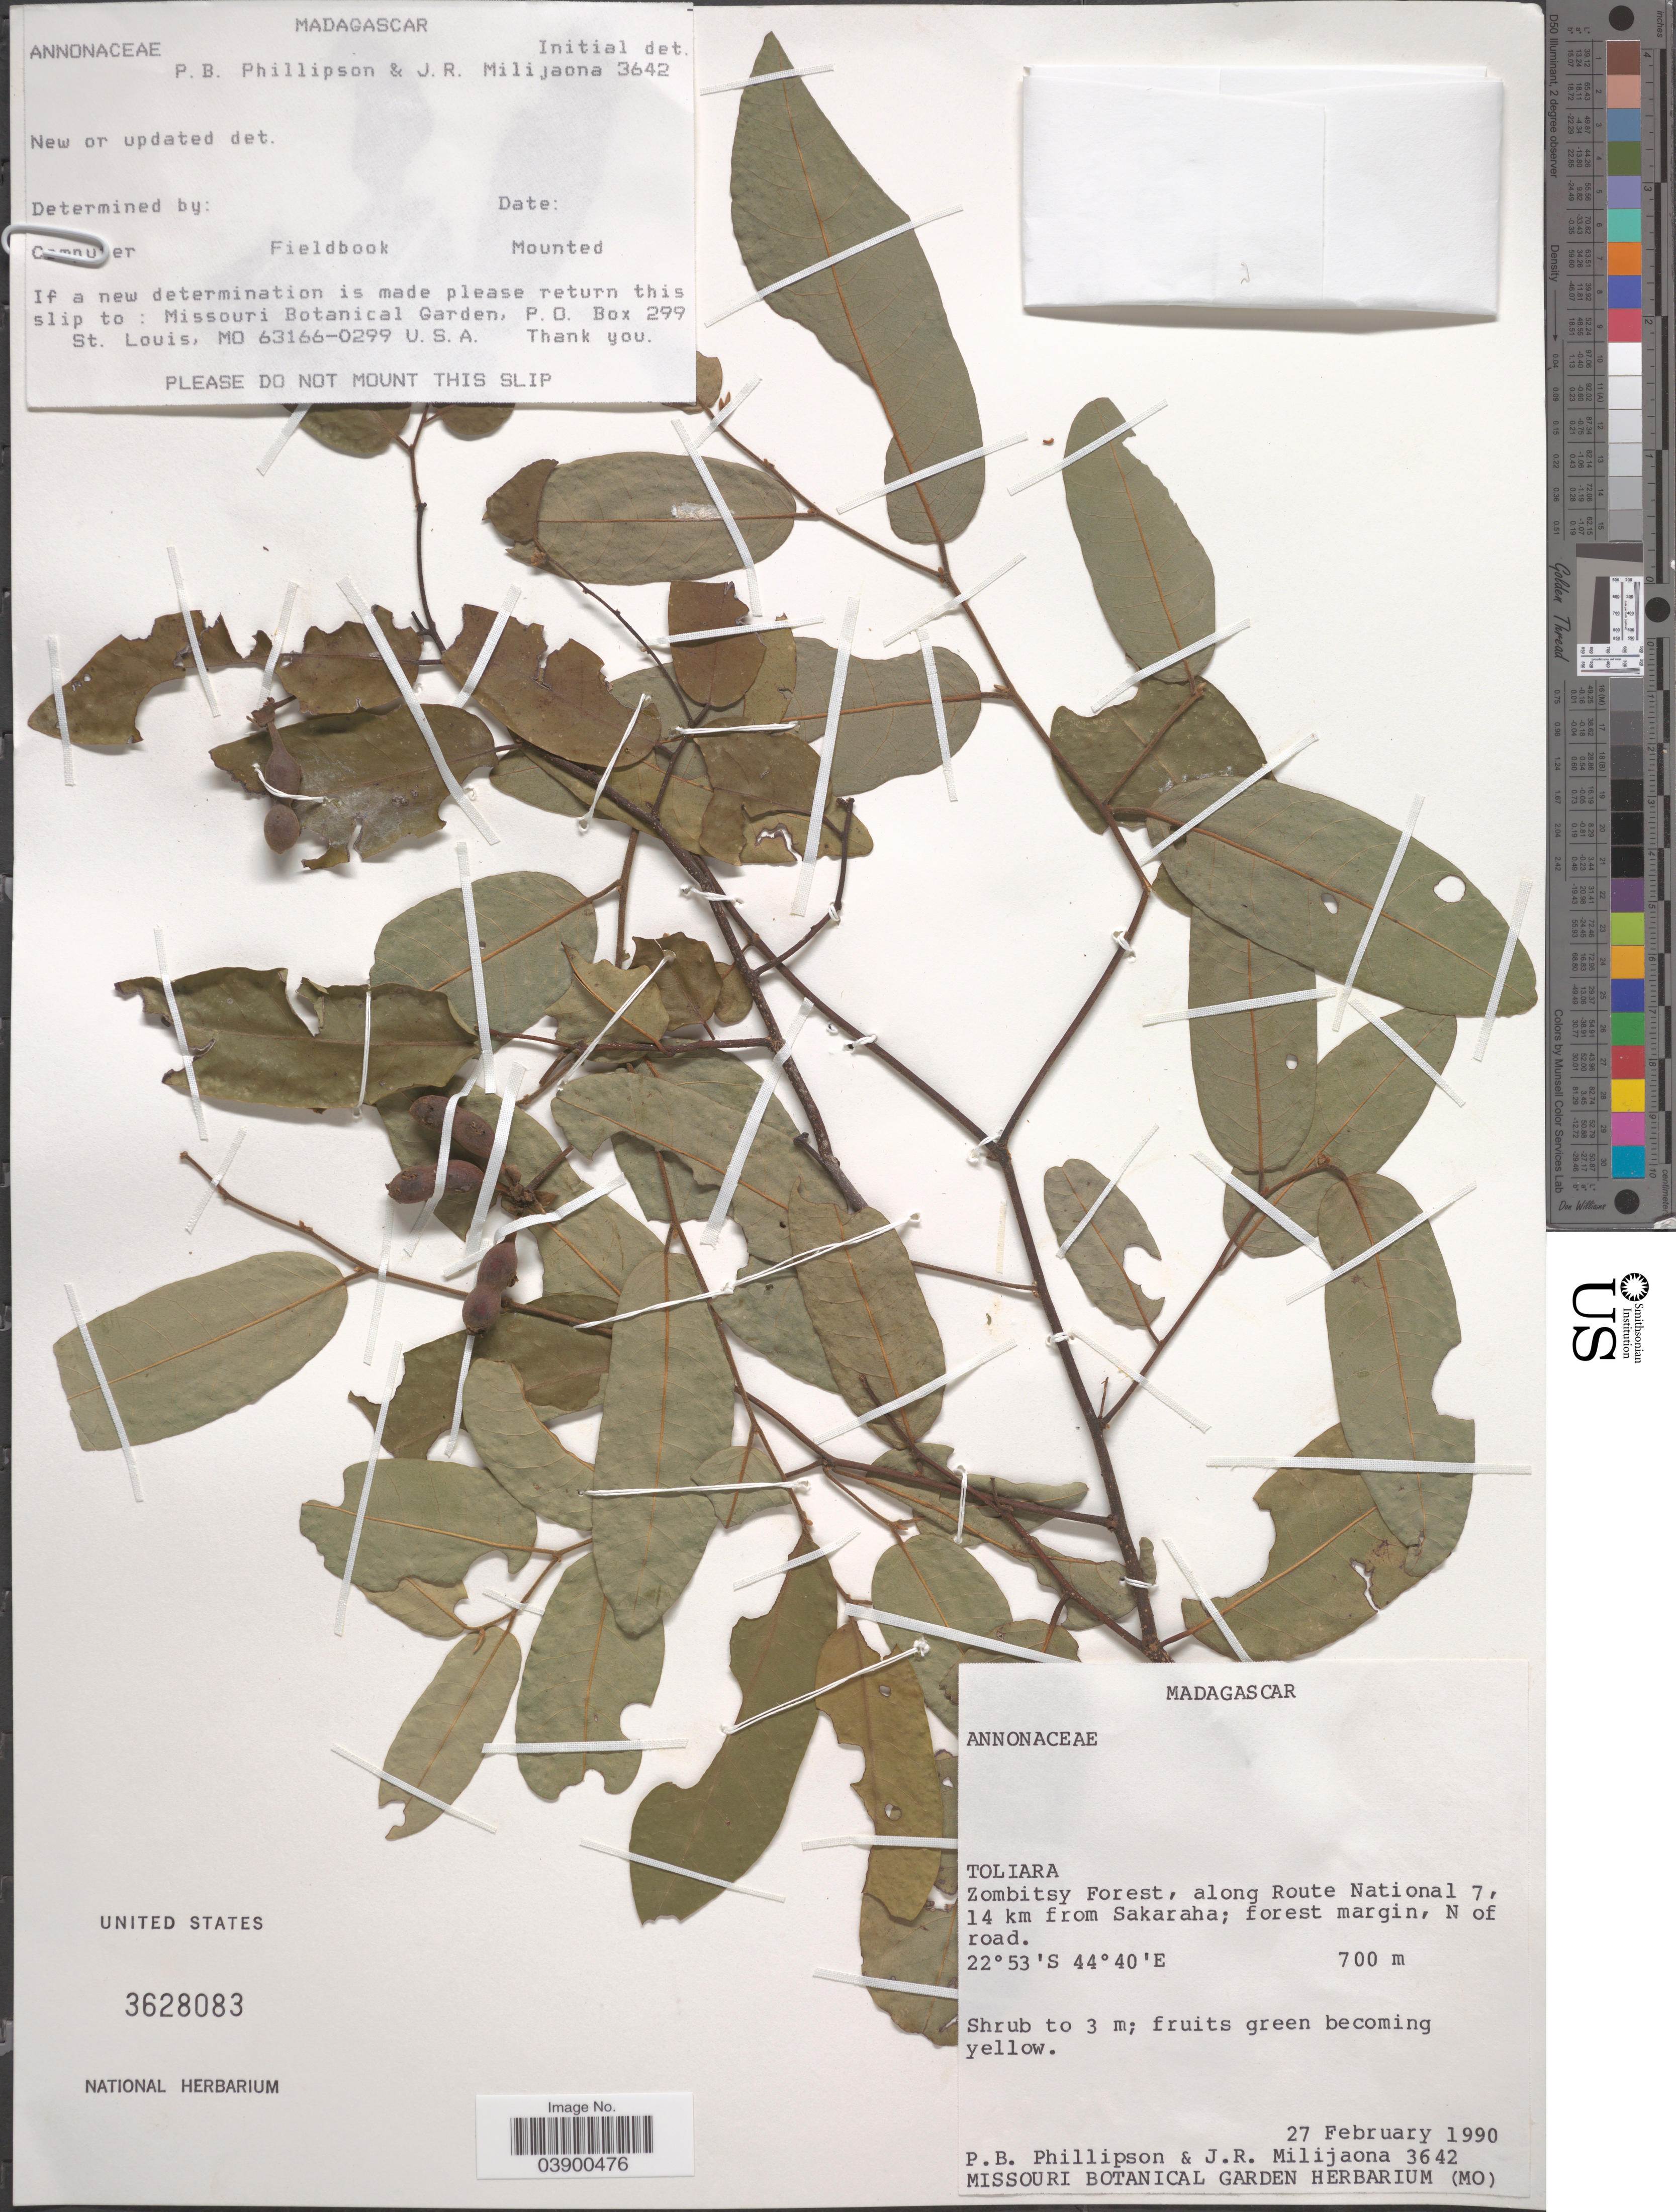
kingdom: Plantae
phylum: Tracheophyta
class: Magnoliopsida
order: Magnoliales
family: Annonaceae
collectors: P. B. Phillipson & J. R. Milijaona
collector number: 3642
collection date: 1990-02-27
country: Madagascar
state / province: Atsimo-Andrefana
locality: Zombitsy Forest, along Route National 7, 14 km from Sakaraha; forest margin, N of road.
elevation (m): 700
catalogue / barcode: US 3628083